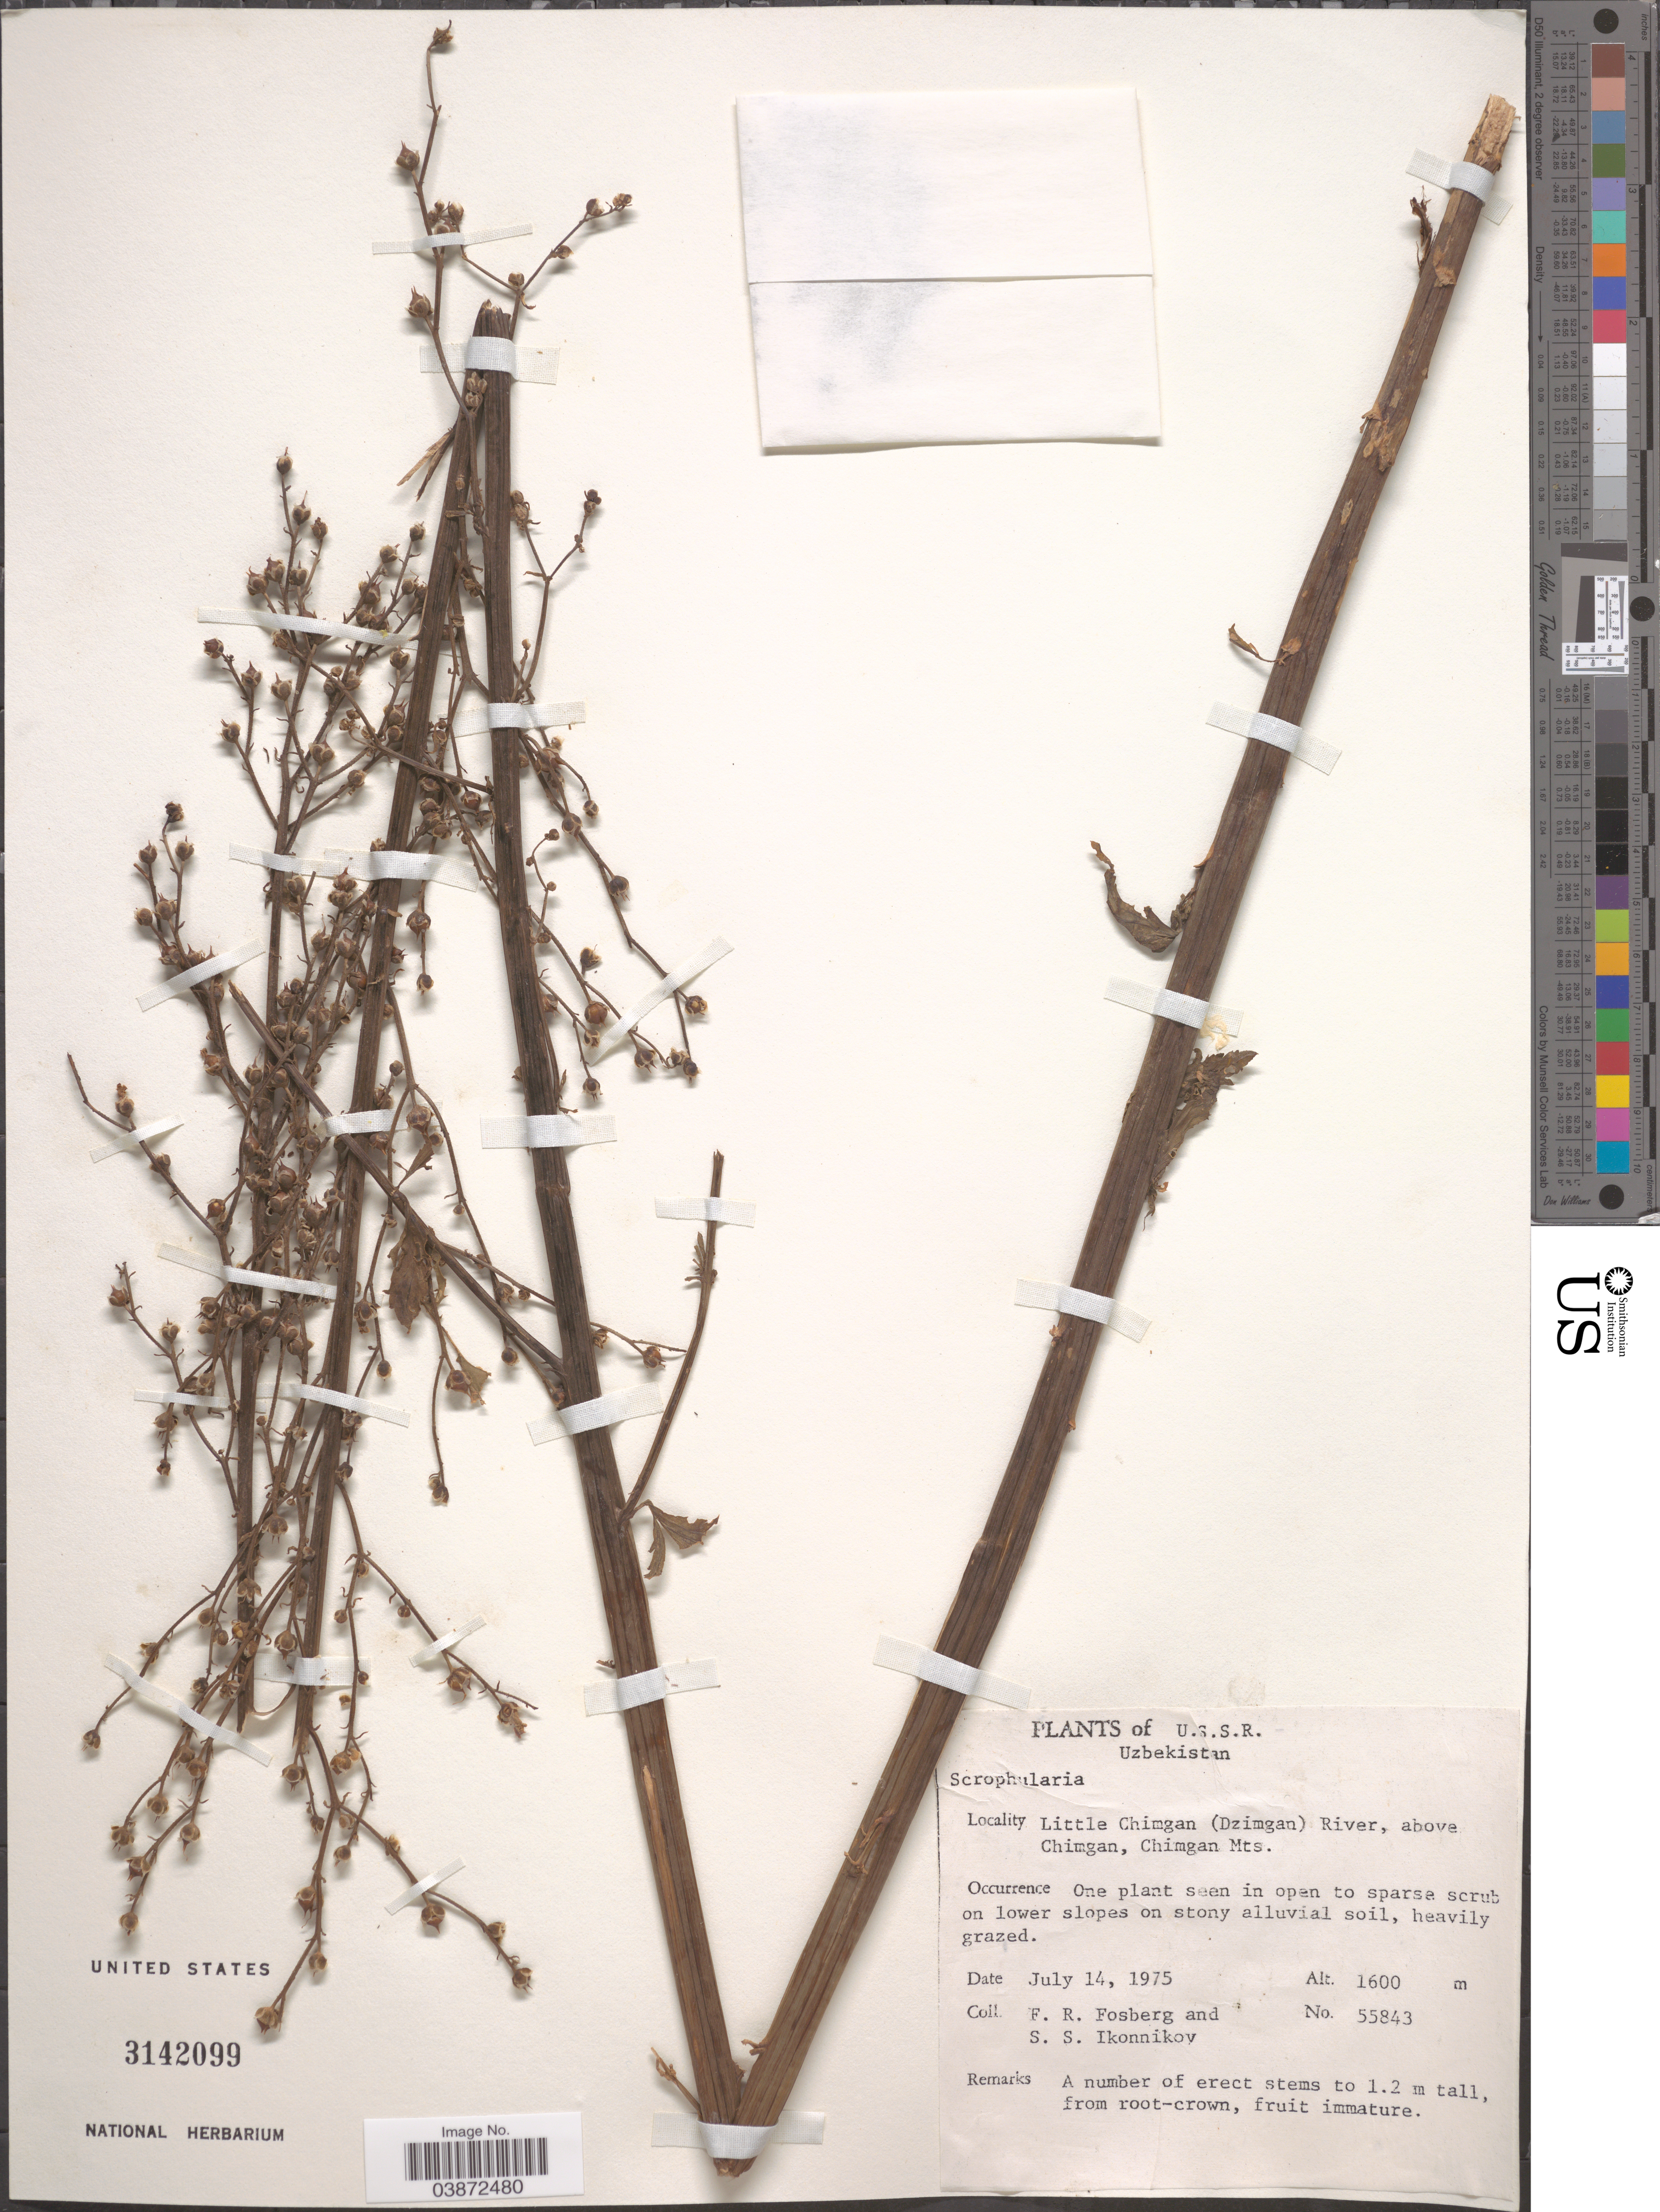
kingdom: Plantae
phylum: Tracheophyta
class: Magnoliopsida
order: Lamiales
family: Scrophulariaceae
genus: Scrophularia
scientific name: Scrophularia sp.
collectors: F. R. Fosberg & S. Ikonnikov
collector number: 55843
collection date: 1975-07-14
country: Uzbekistan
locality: Little Chimgan (Dzimgan) River, above Chimgan, Chimgan Mts.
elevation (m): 1600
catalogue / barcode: US 3142099